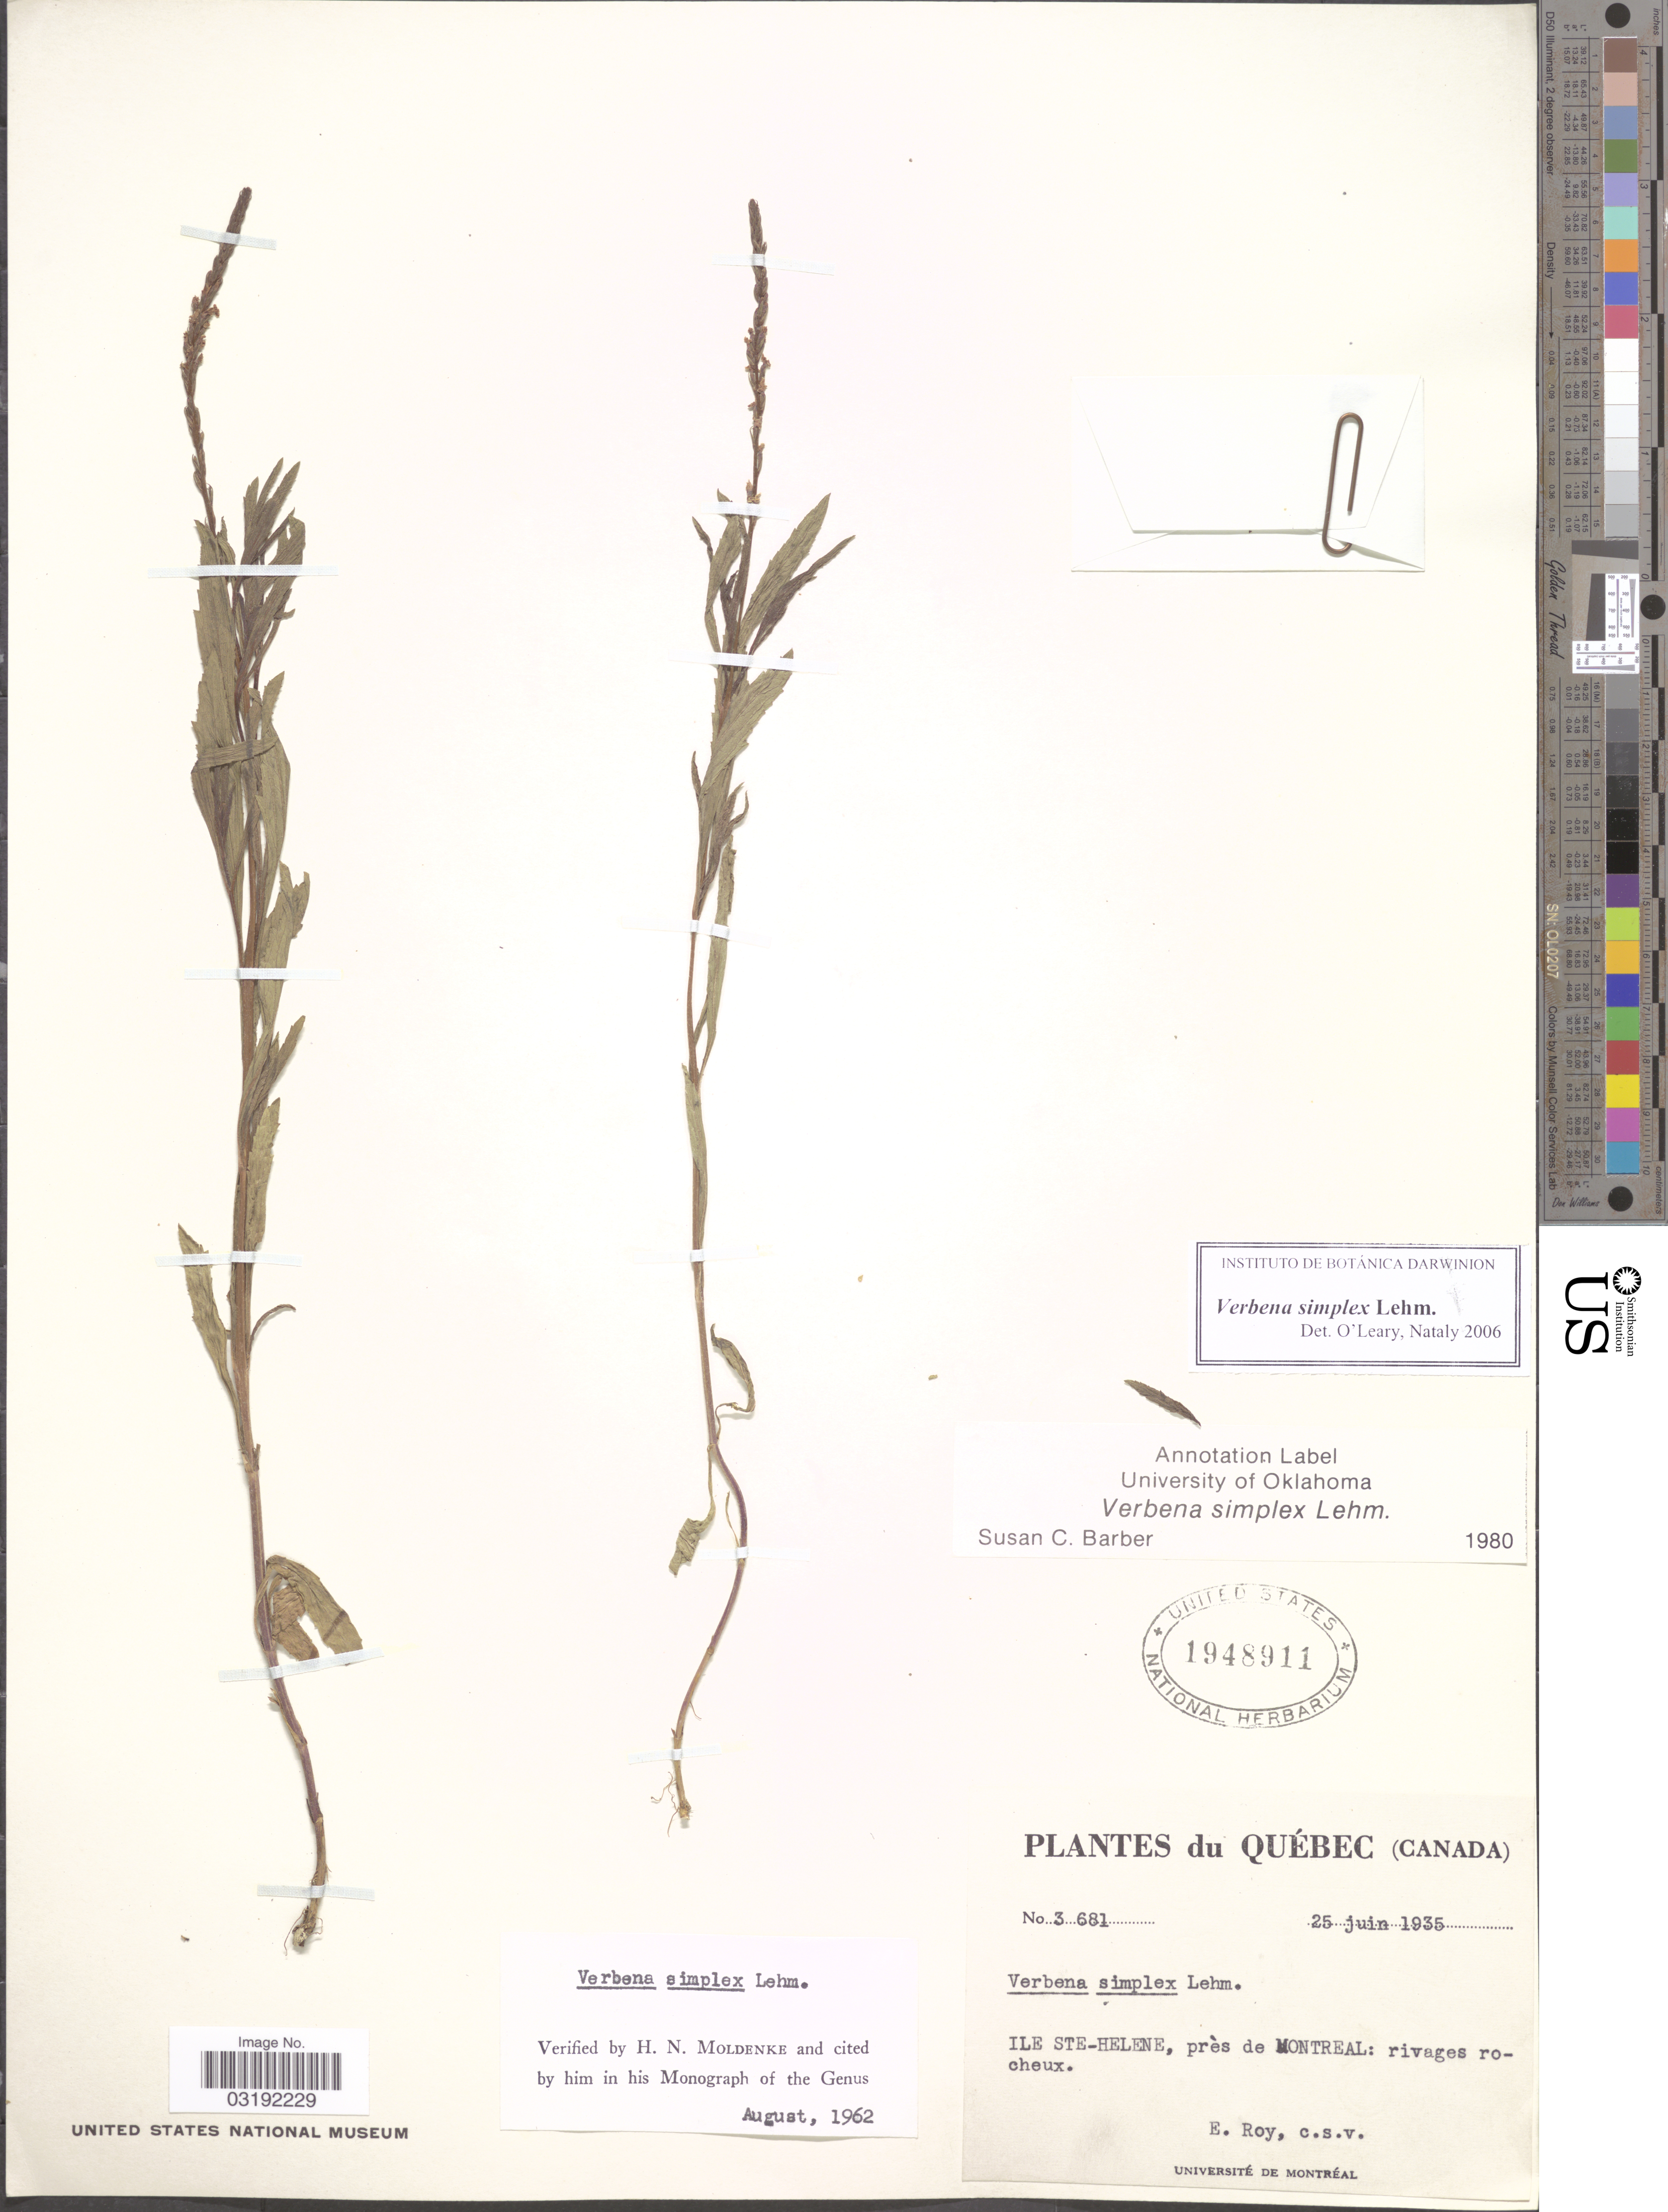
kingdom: Plantae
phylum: Tracheophyta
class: Magnoliopsida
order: Lamiales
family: Verbenaceae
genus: Verbena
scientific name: Verbena simplex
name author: F. Lehm.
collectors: E. Roy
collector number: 3681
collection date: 1935-06-25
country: Canada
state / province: Quebec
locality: Ile Ste-Helene, près de Montreal: rivages rocheux.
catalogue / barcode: US 1948911